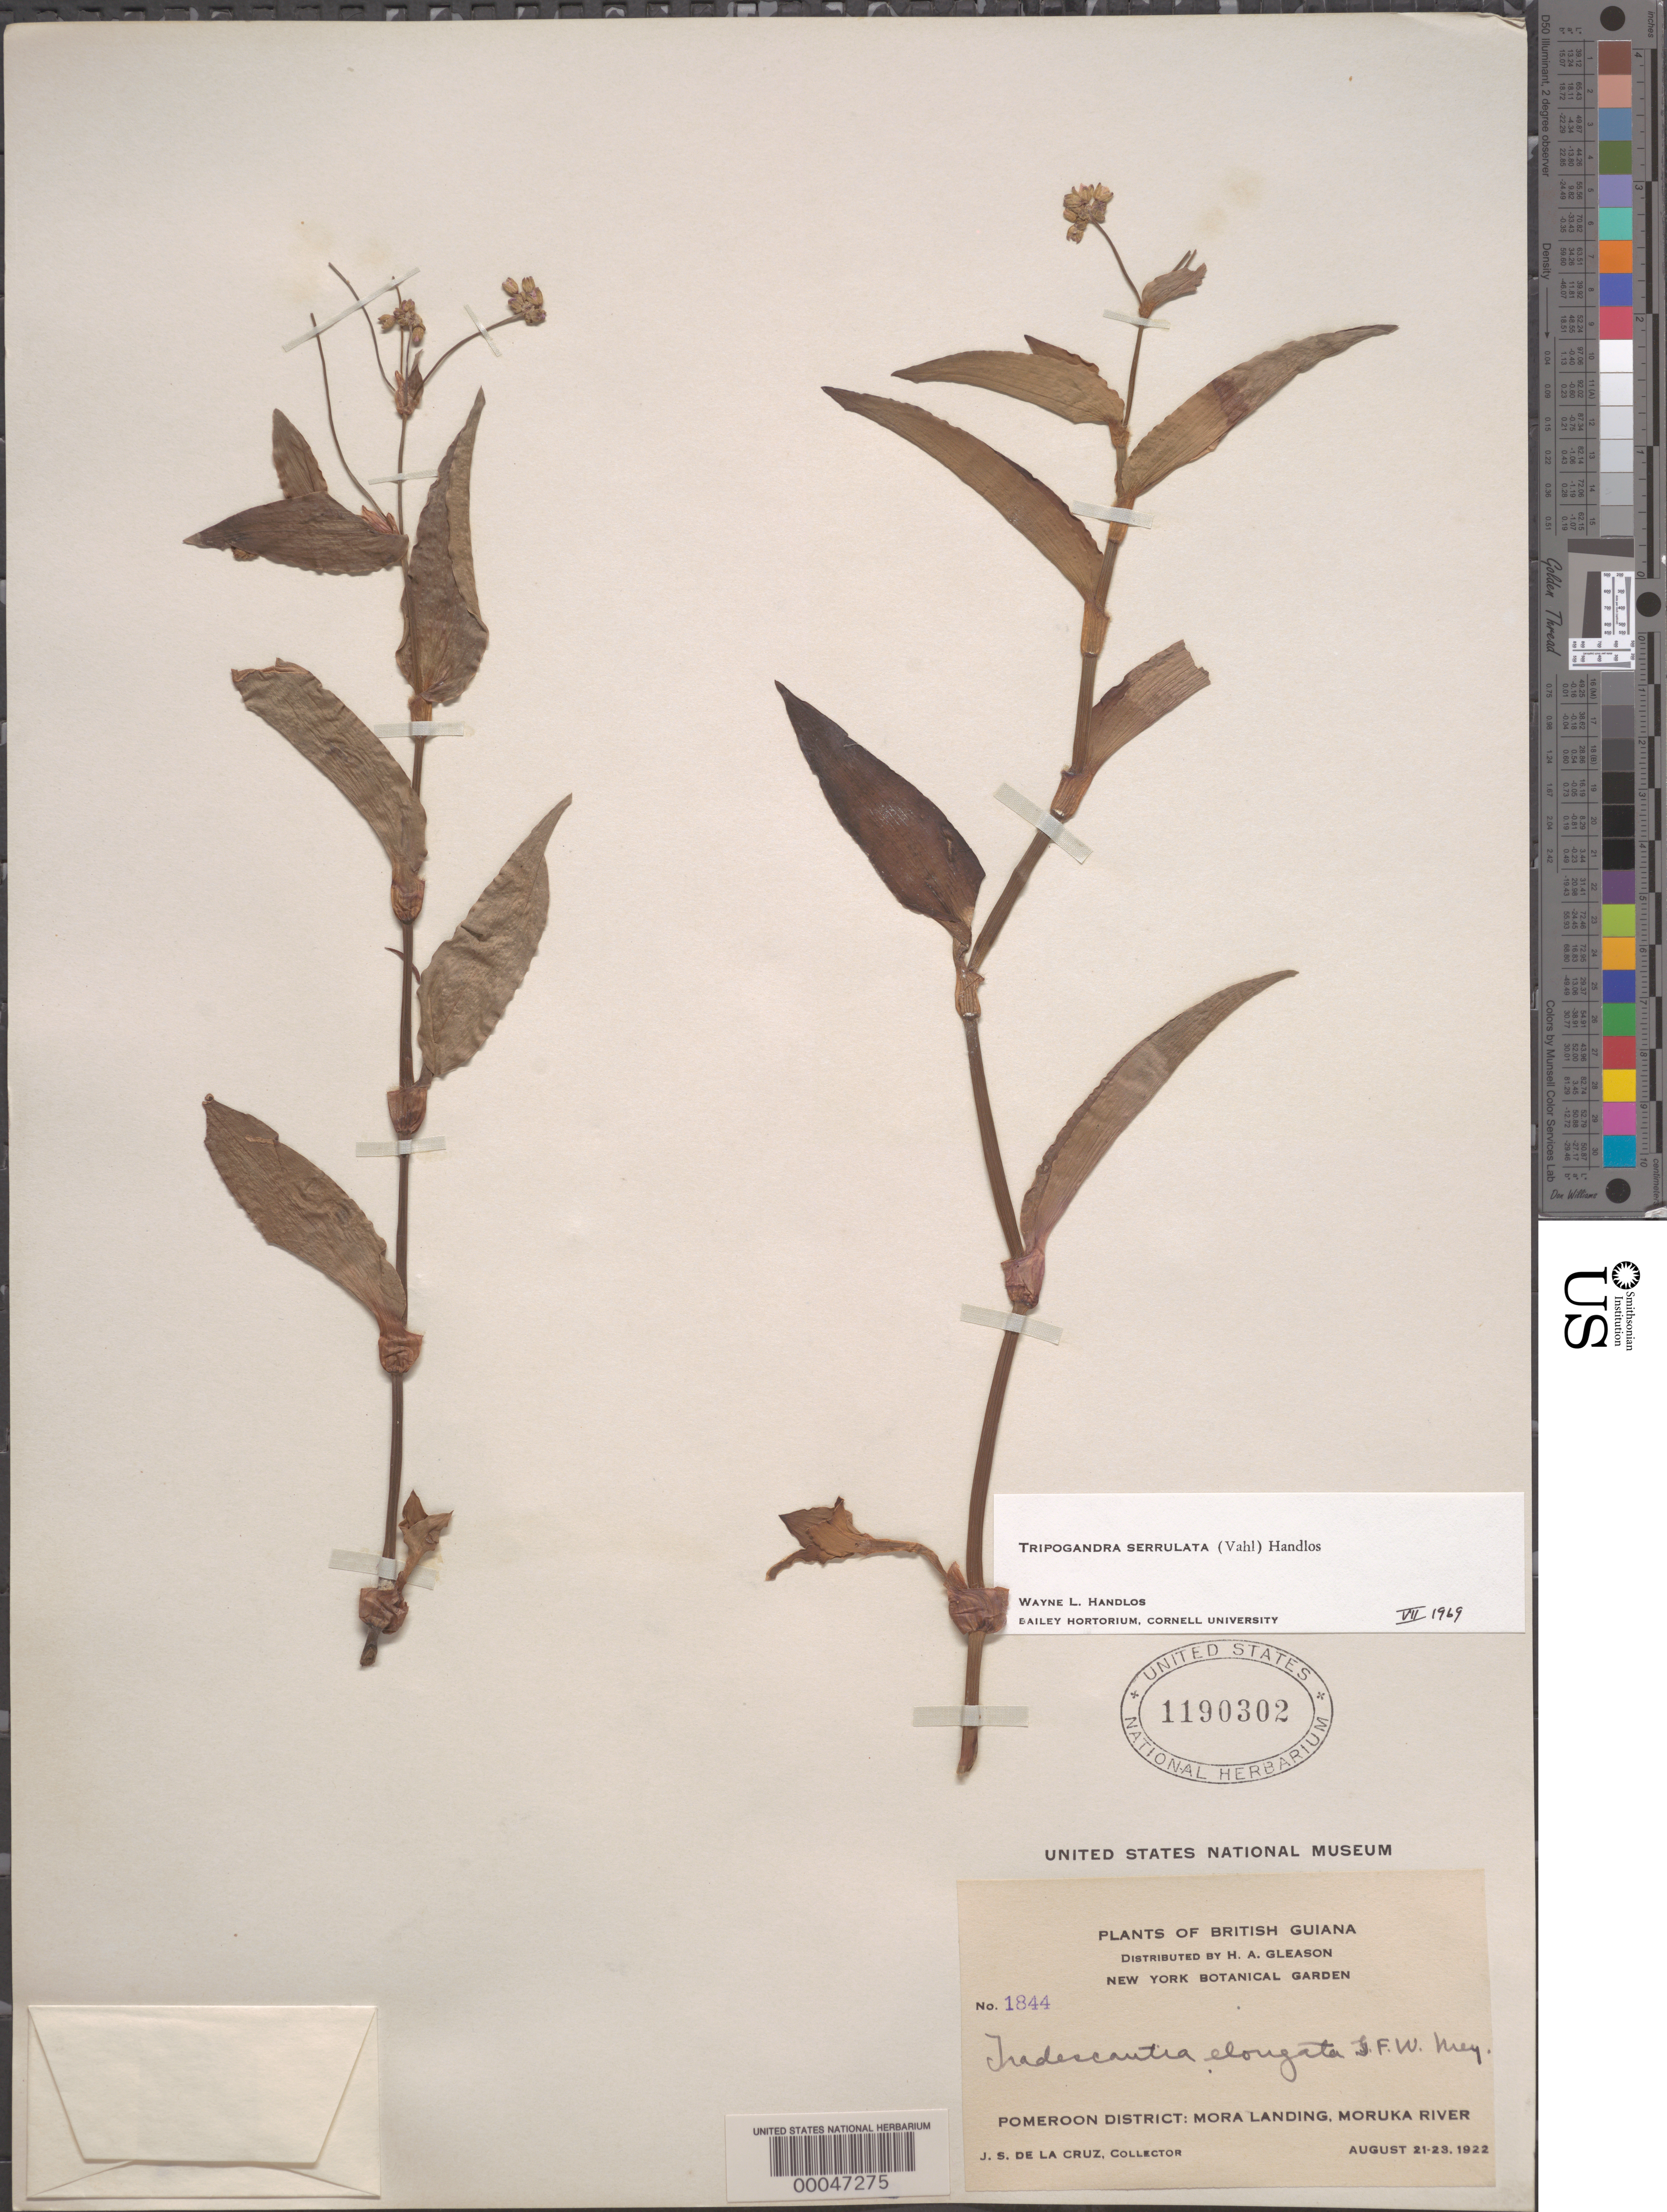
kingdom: Plantae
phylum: Tracheophyta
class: Liliopsida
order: Commelinales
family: Commelinaceae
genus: Tripogandra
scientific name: Tripogandra serrulata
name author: (Vahl) Handlos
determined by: Handlos, W. L.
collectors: J. S. de la Cruz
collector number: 1844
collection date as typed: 21 Aug 1922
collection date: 1922-08-21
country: Guyana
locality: Mora landing, moruka river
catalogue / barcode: US 1190302